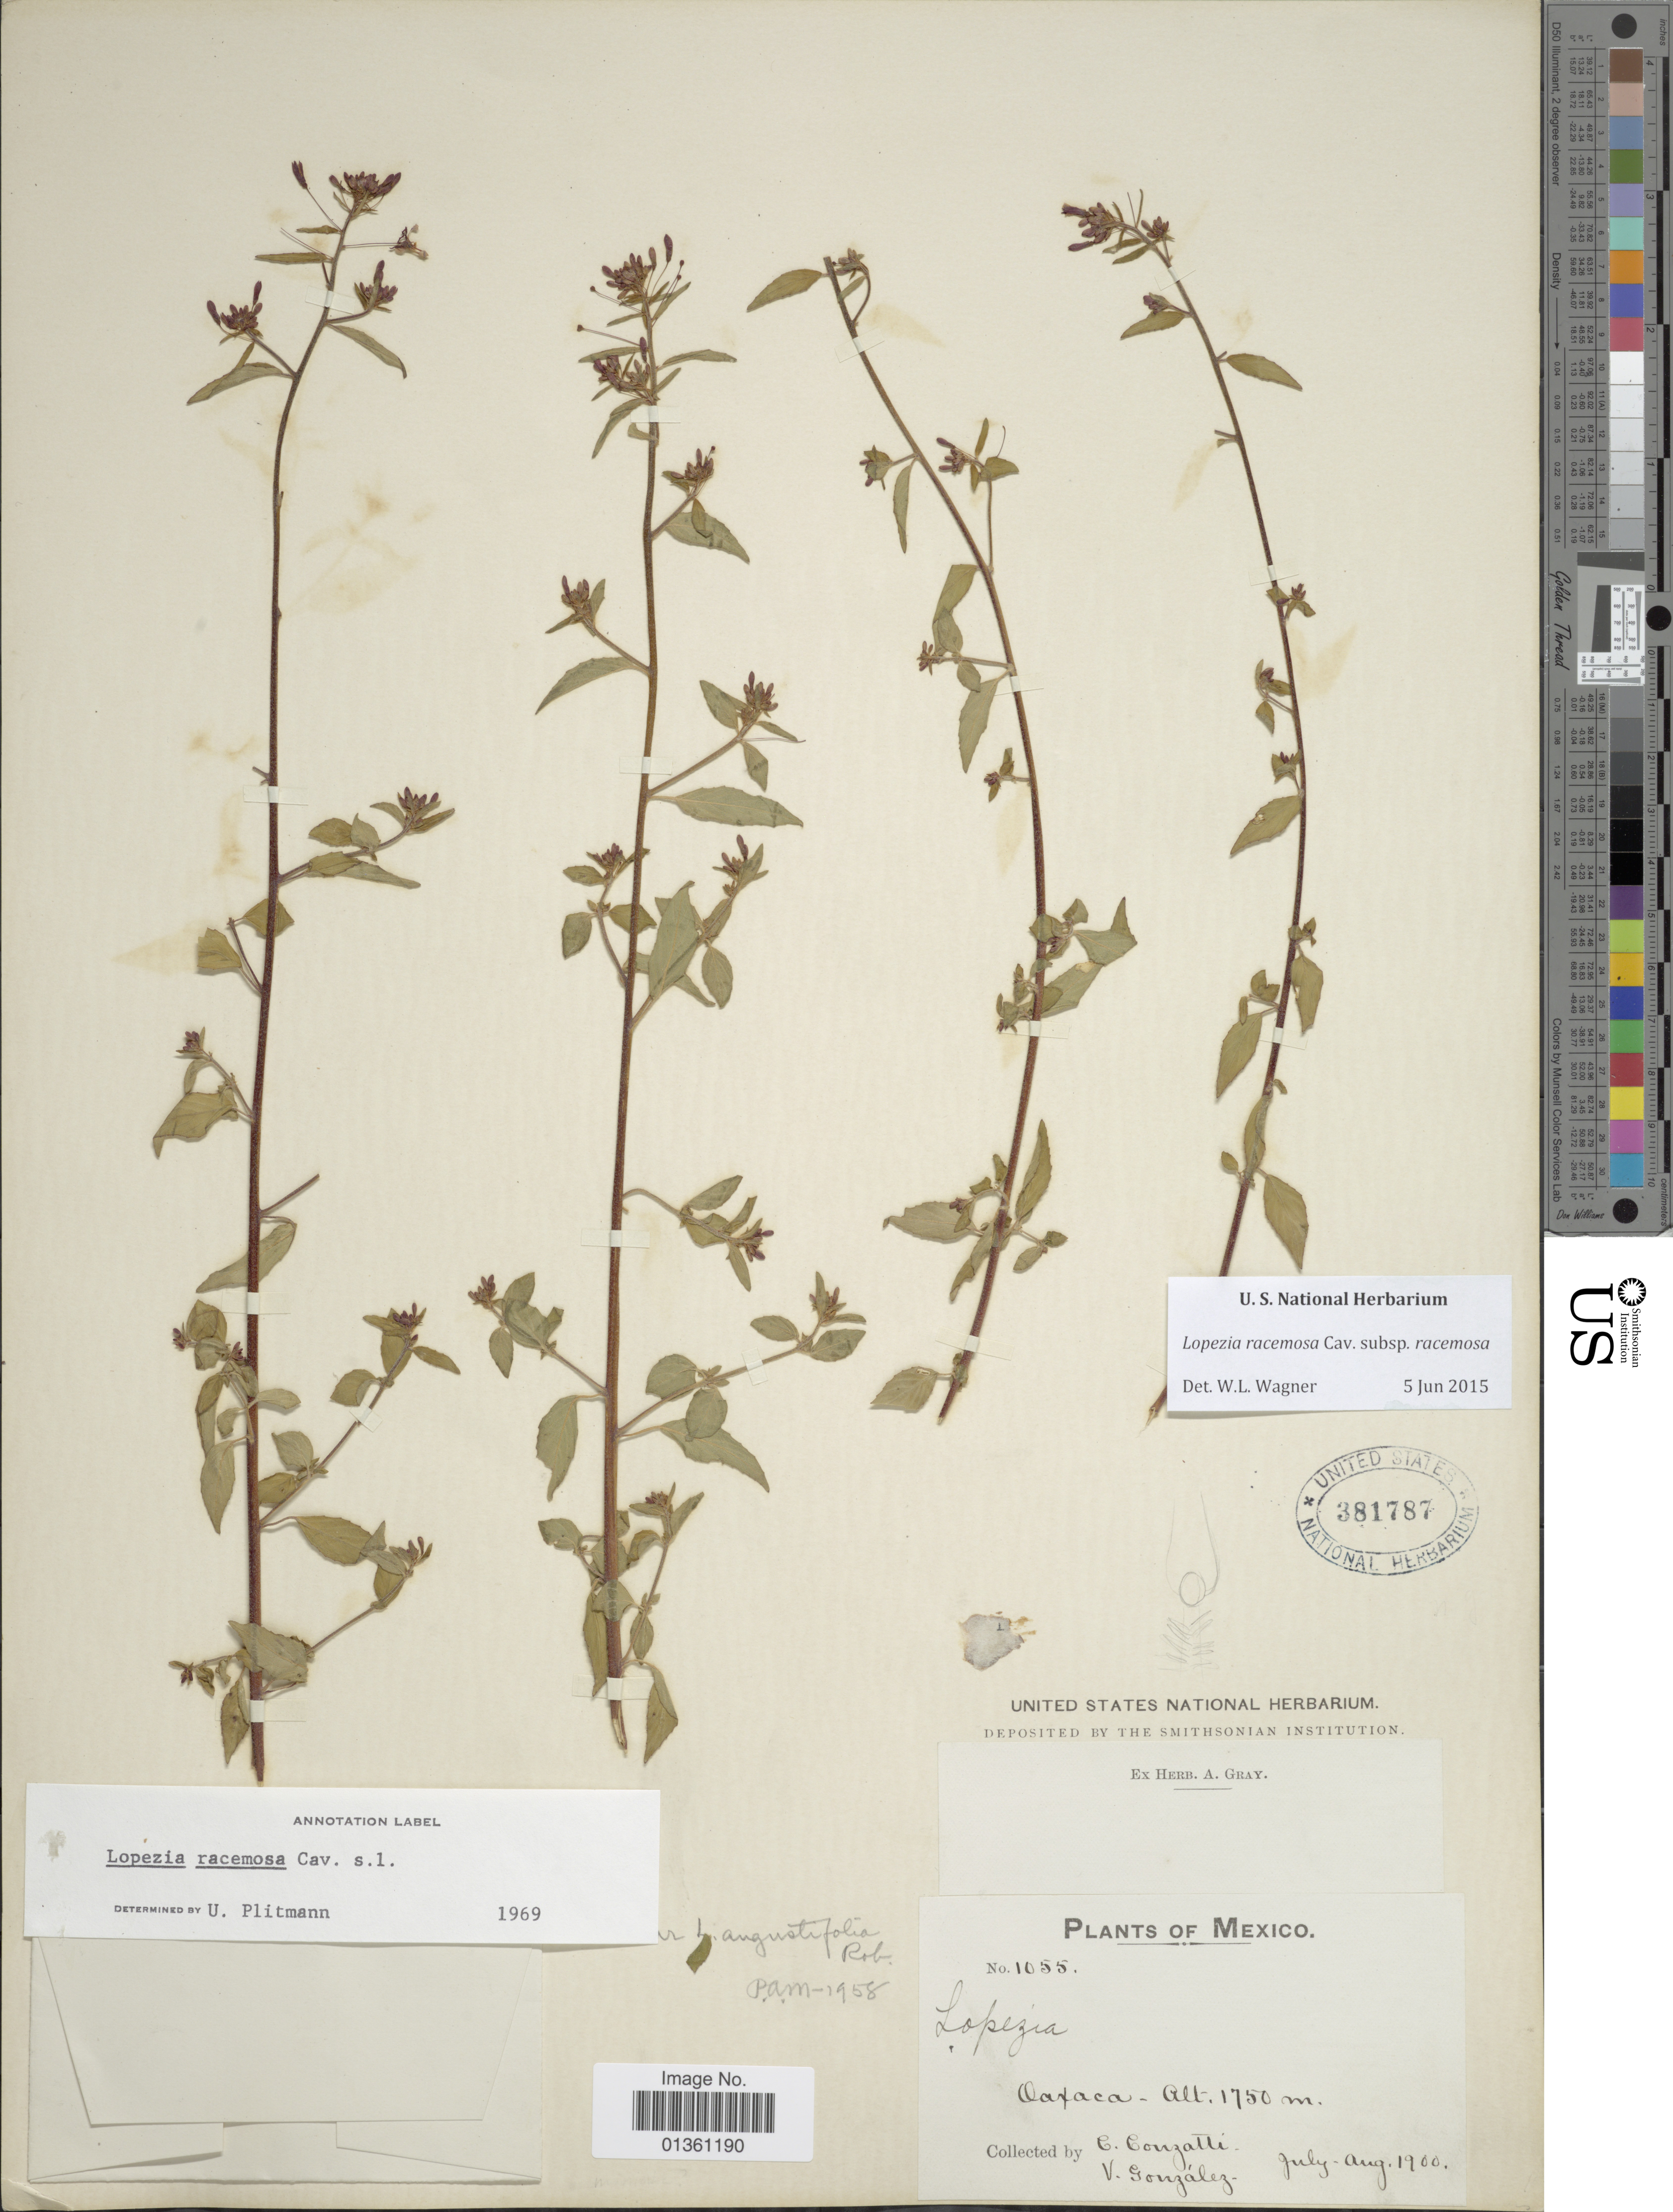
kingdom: Plantae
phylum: Tracheophyta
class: Magnoliopsida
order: Myrtales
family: Onagraceae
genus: Lopezia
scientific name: Lopezia racemosa subsp. racemosa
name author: Cav.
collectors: C. Conzatti & V. González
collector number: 1055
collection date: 1900-07/1900-08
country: Mexico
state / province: Oaxaca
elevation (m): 1750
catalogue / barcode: US 381787